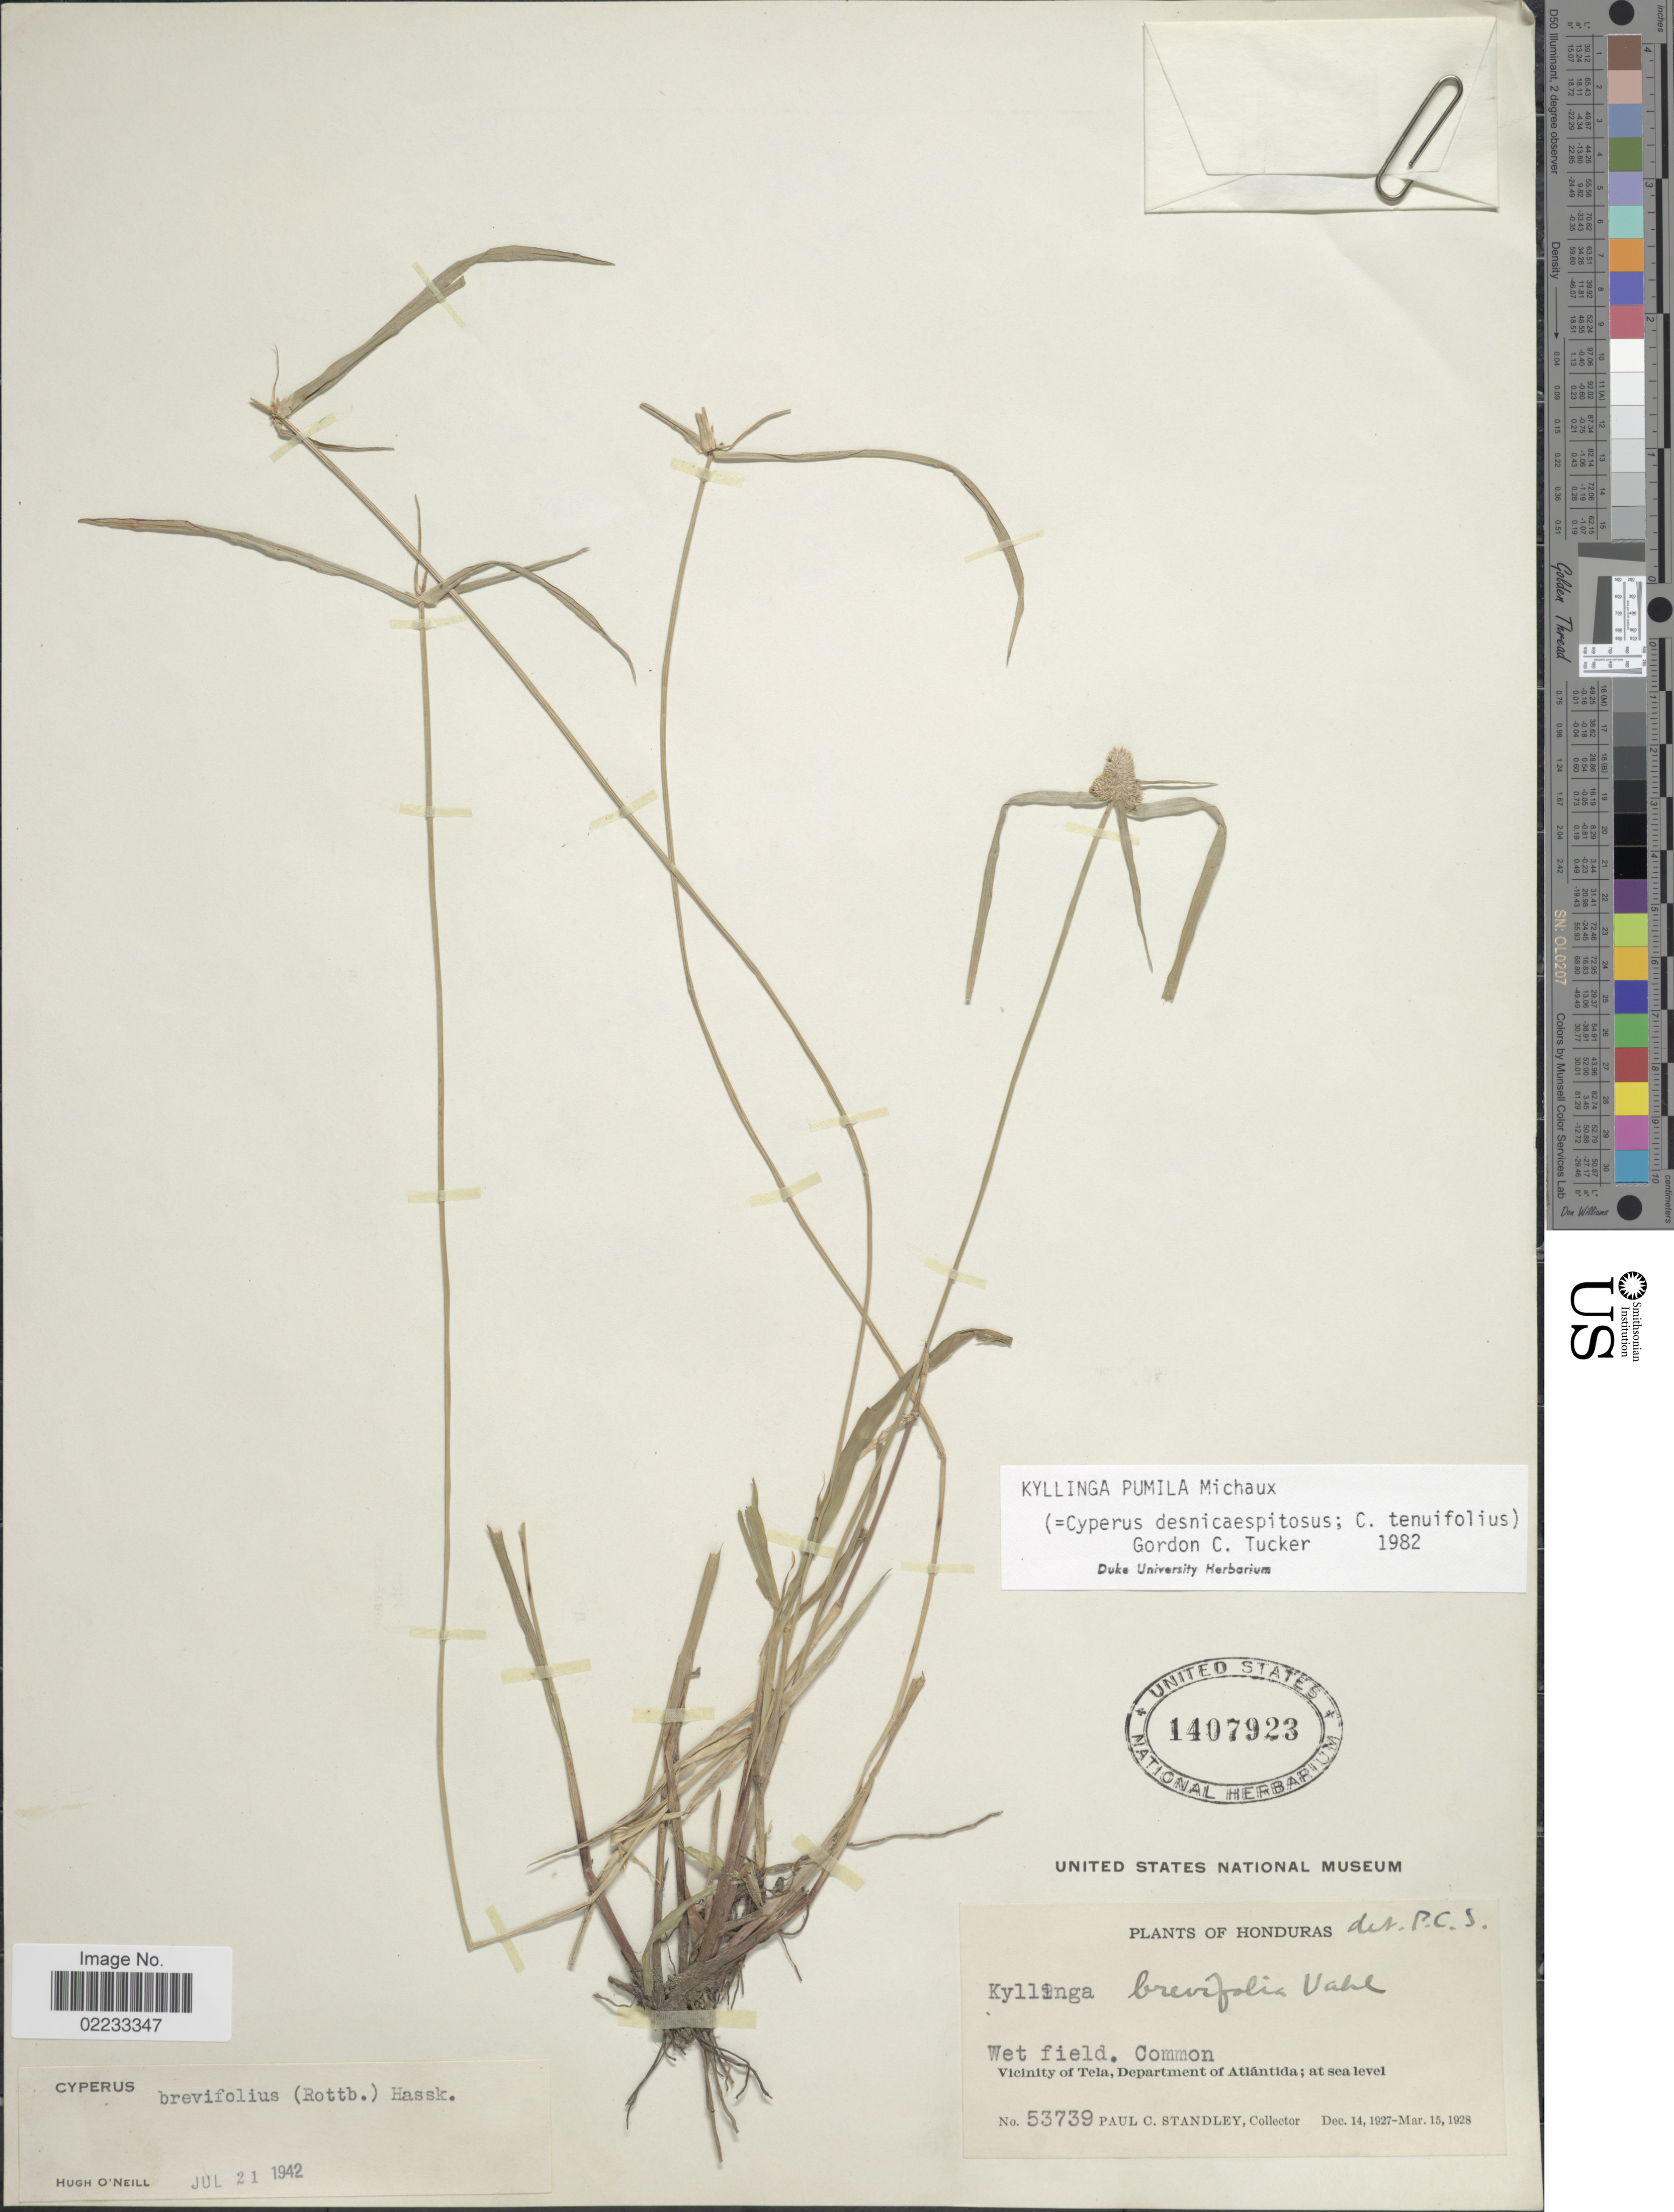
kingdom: Plantae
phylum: Tracheophyta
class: Liliopsida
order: Poales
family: Cyperaceae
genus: Cyperus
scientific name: Cyperus hortensis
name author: (Salzm. ex Steud.) Dorr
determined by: Strong, Mark T., (BOT), Smithsonian Institution - National Museum of Natural History (UNITED STATES)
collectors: P. C. Standley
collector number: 53739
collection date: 1927-12-14/1928-03-15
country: Honduras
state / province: Atlántida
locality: Wet field, Vicinity of Tela.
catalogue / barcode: US 1407923